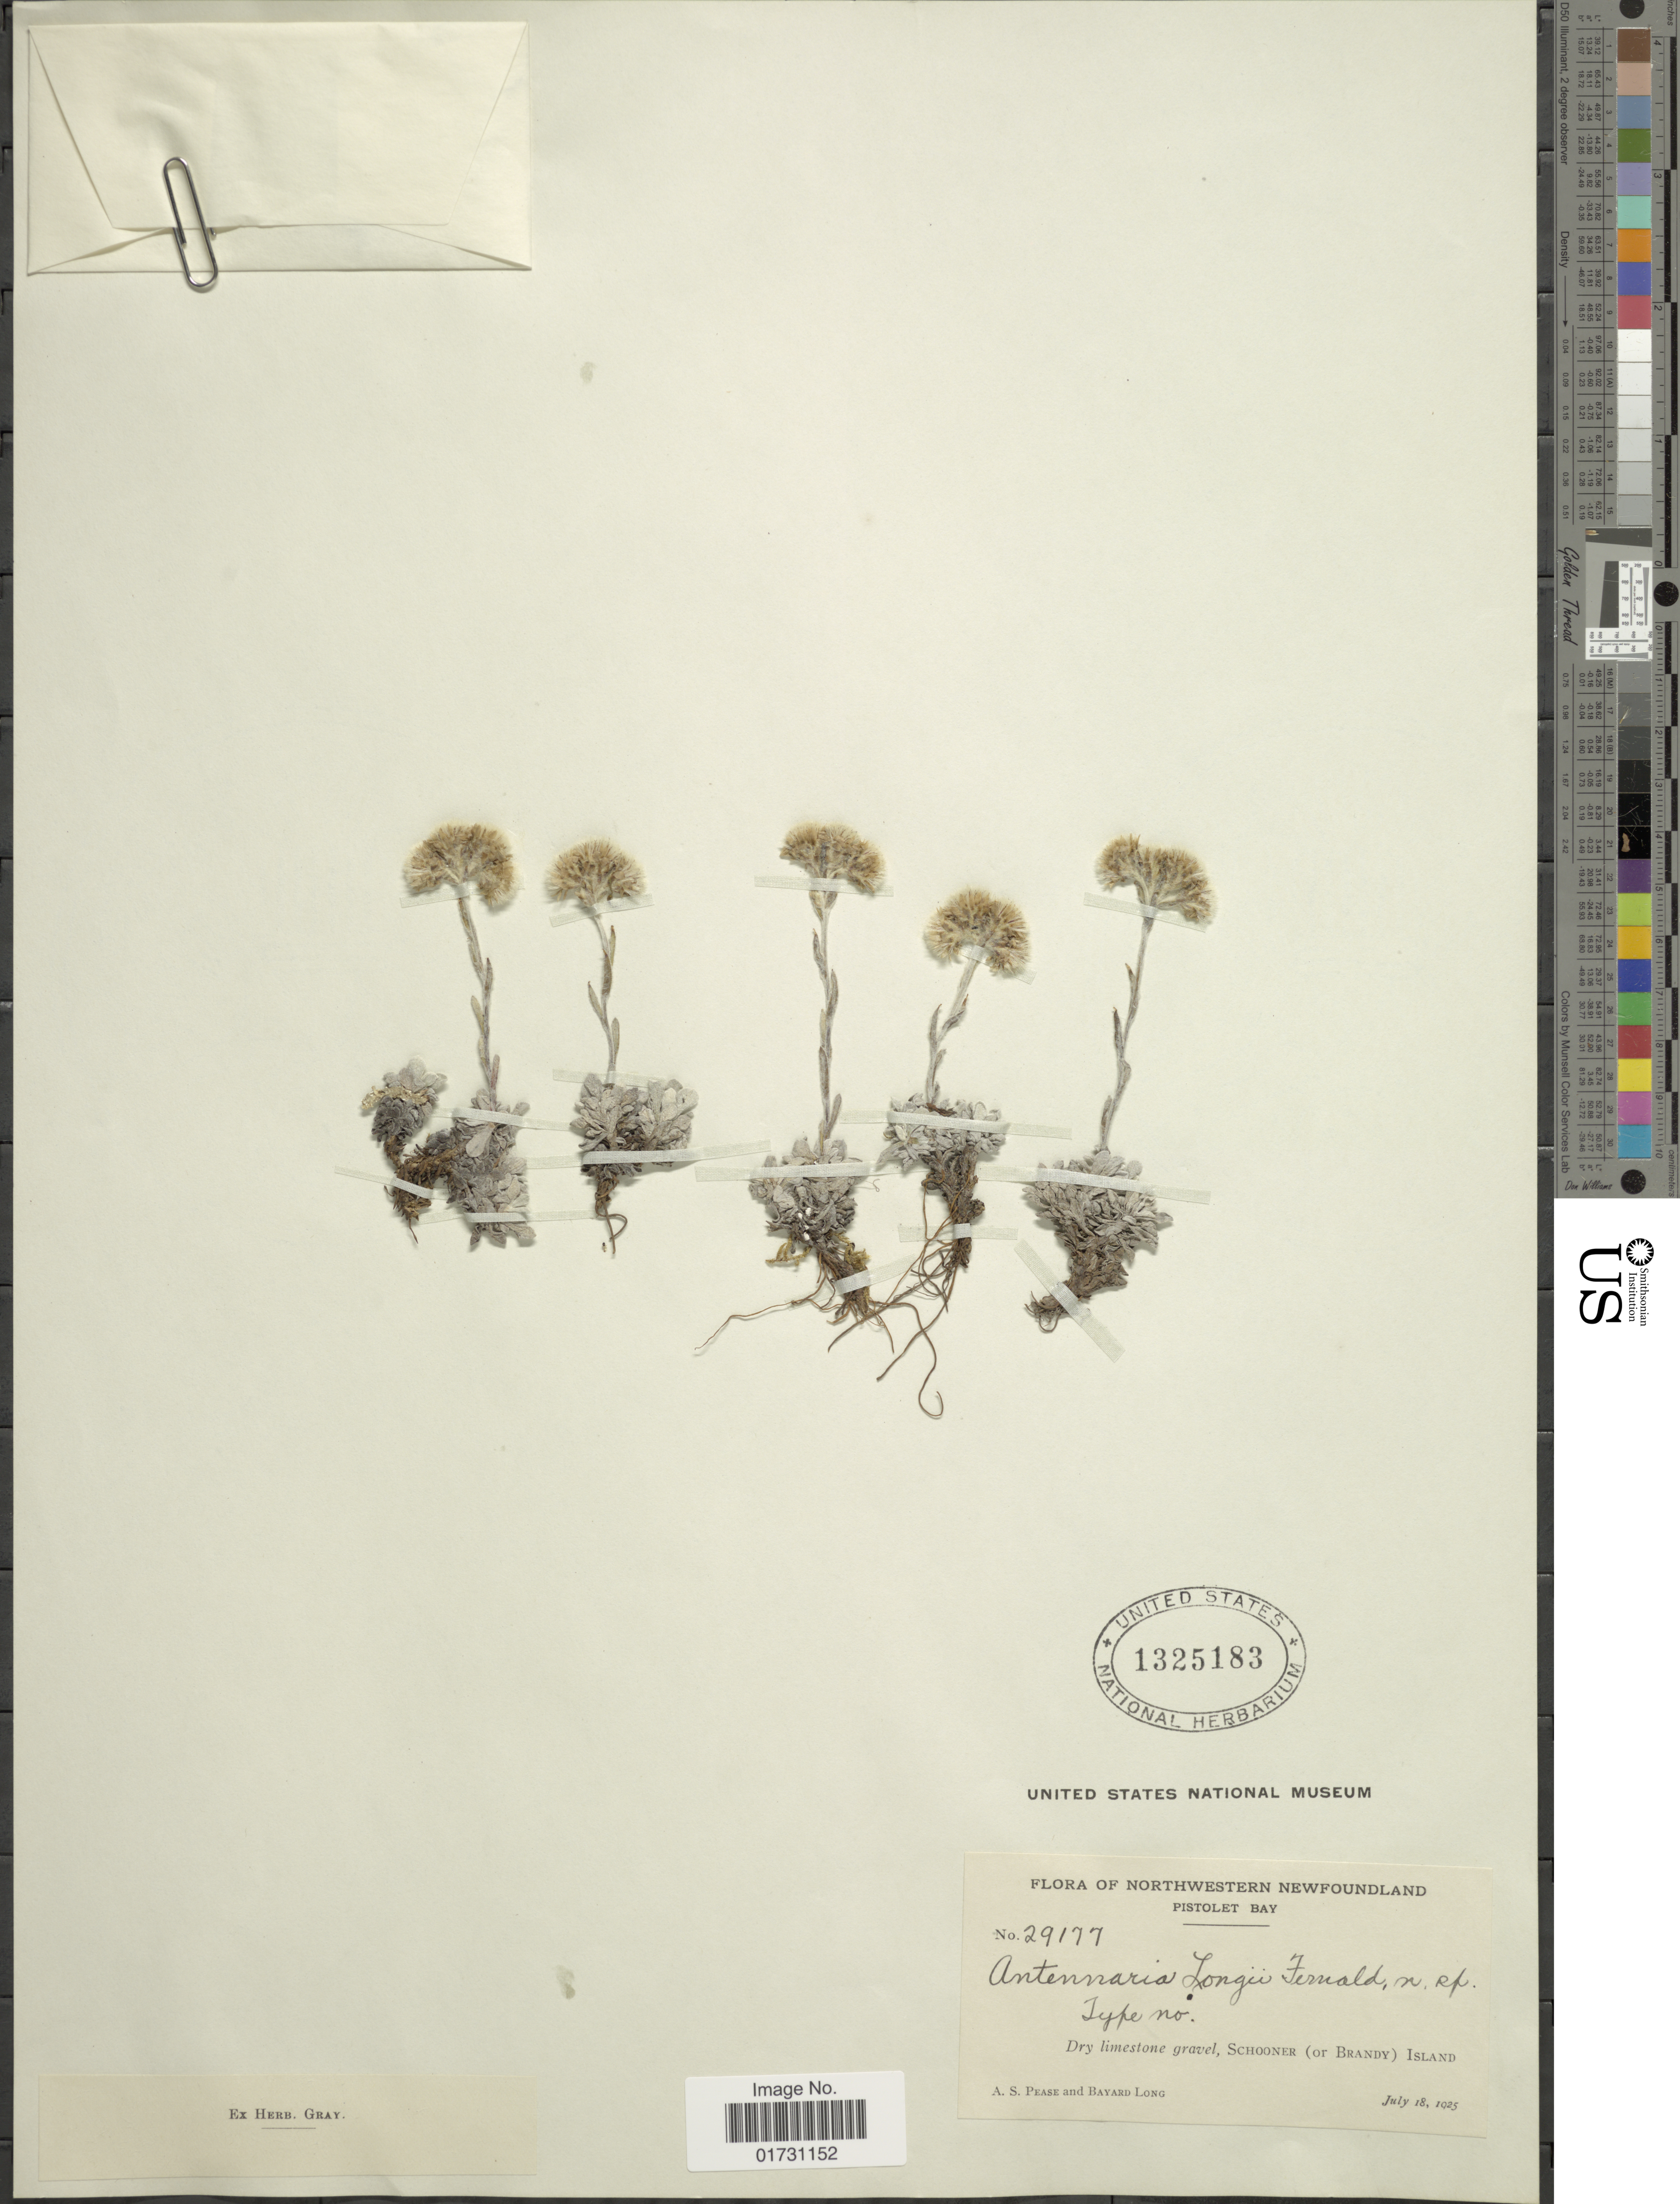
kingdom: Plantae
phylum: Tracheophyta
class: Magnoliopsida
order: Asterales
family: Asteraceae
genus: Antennaria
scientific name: Antennaria longii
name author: Fernald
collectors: A. S. Pease & B. H. Long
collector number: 29177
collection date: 1925-07-18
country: Canada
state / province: Newfoundland and Labrador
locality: Northwestern Newfoundland, Pistolet Bay, Dry limestone gravel, Schooner (or Brandy) Island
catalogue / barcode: US 1325183